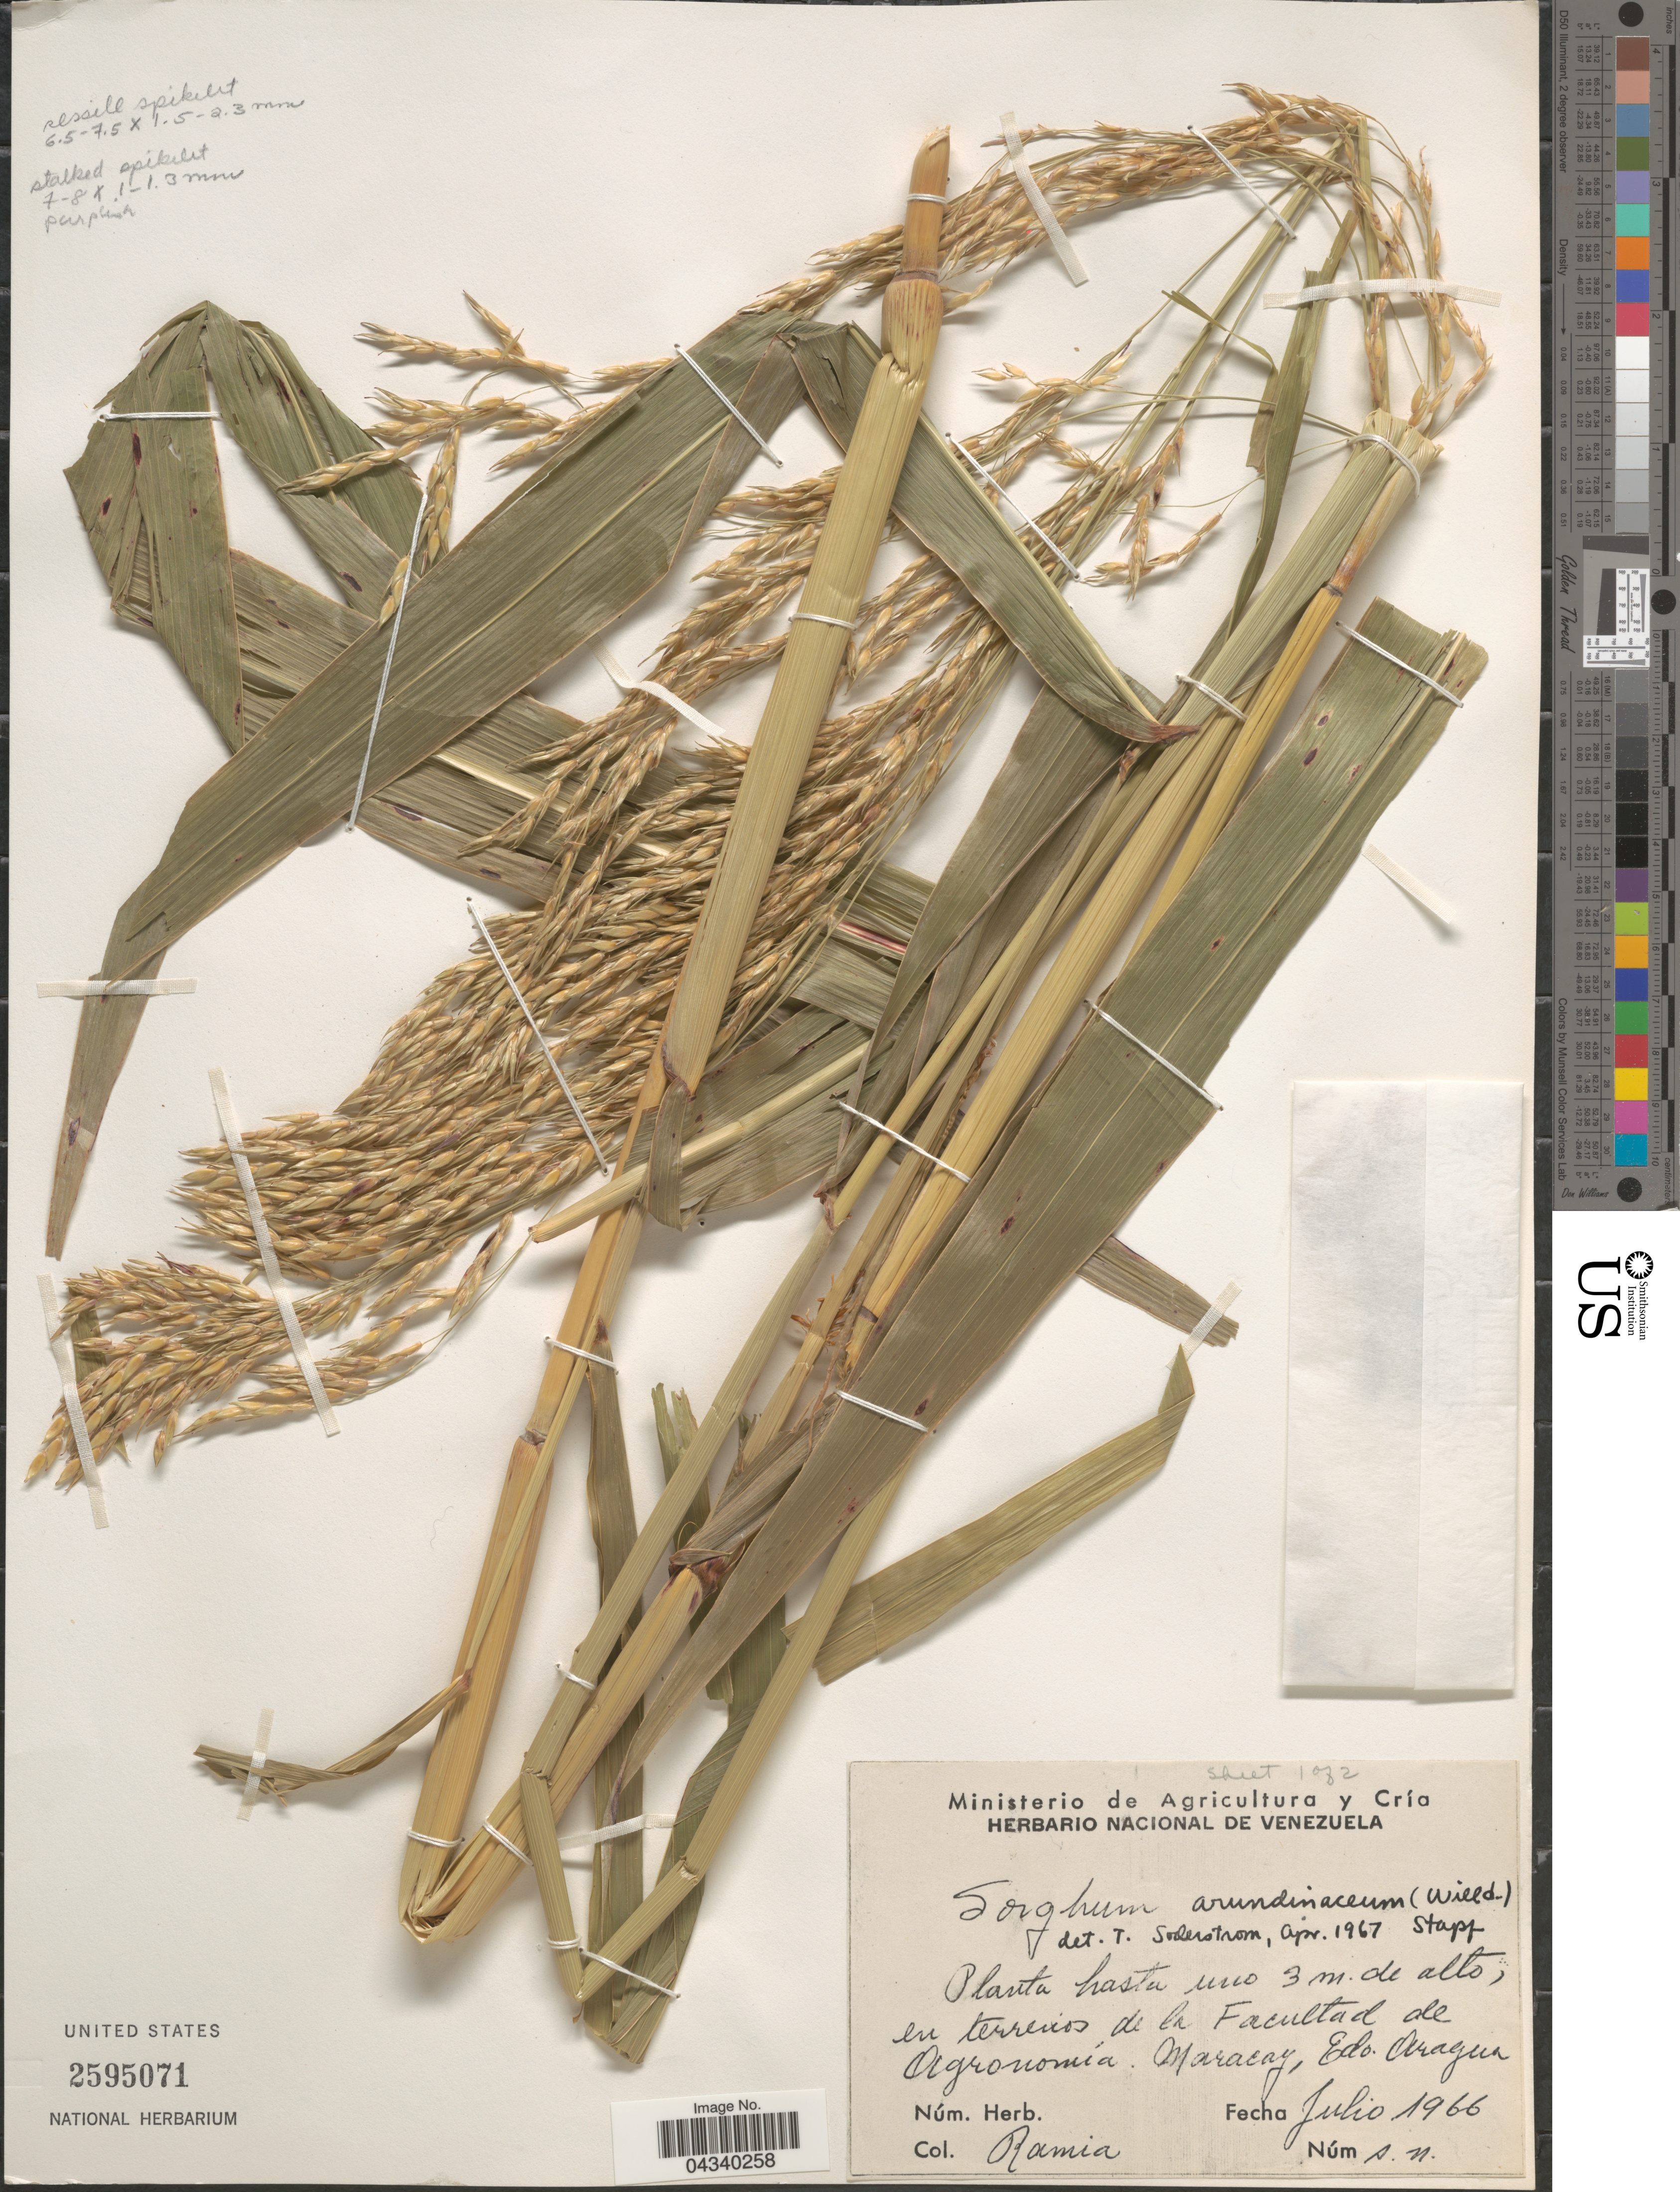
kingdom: Plantae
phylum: Tracheophyta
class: Liliopsida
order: Poales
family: Poaceae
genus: Sorghum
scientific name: Sorghum arundinaceum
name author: (Desv.) Stapf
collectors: -- Ramia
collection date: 1966-07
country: Venezuela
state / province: Aragua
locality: En terrenos de la Facultad de Agronomía. Maracay, Edo. Aragua.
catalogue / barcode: US 2595071